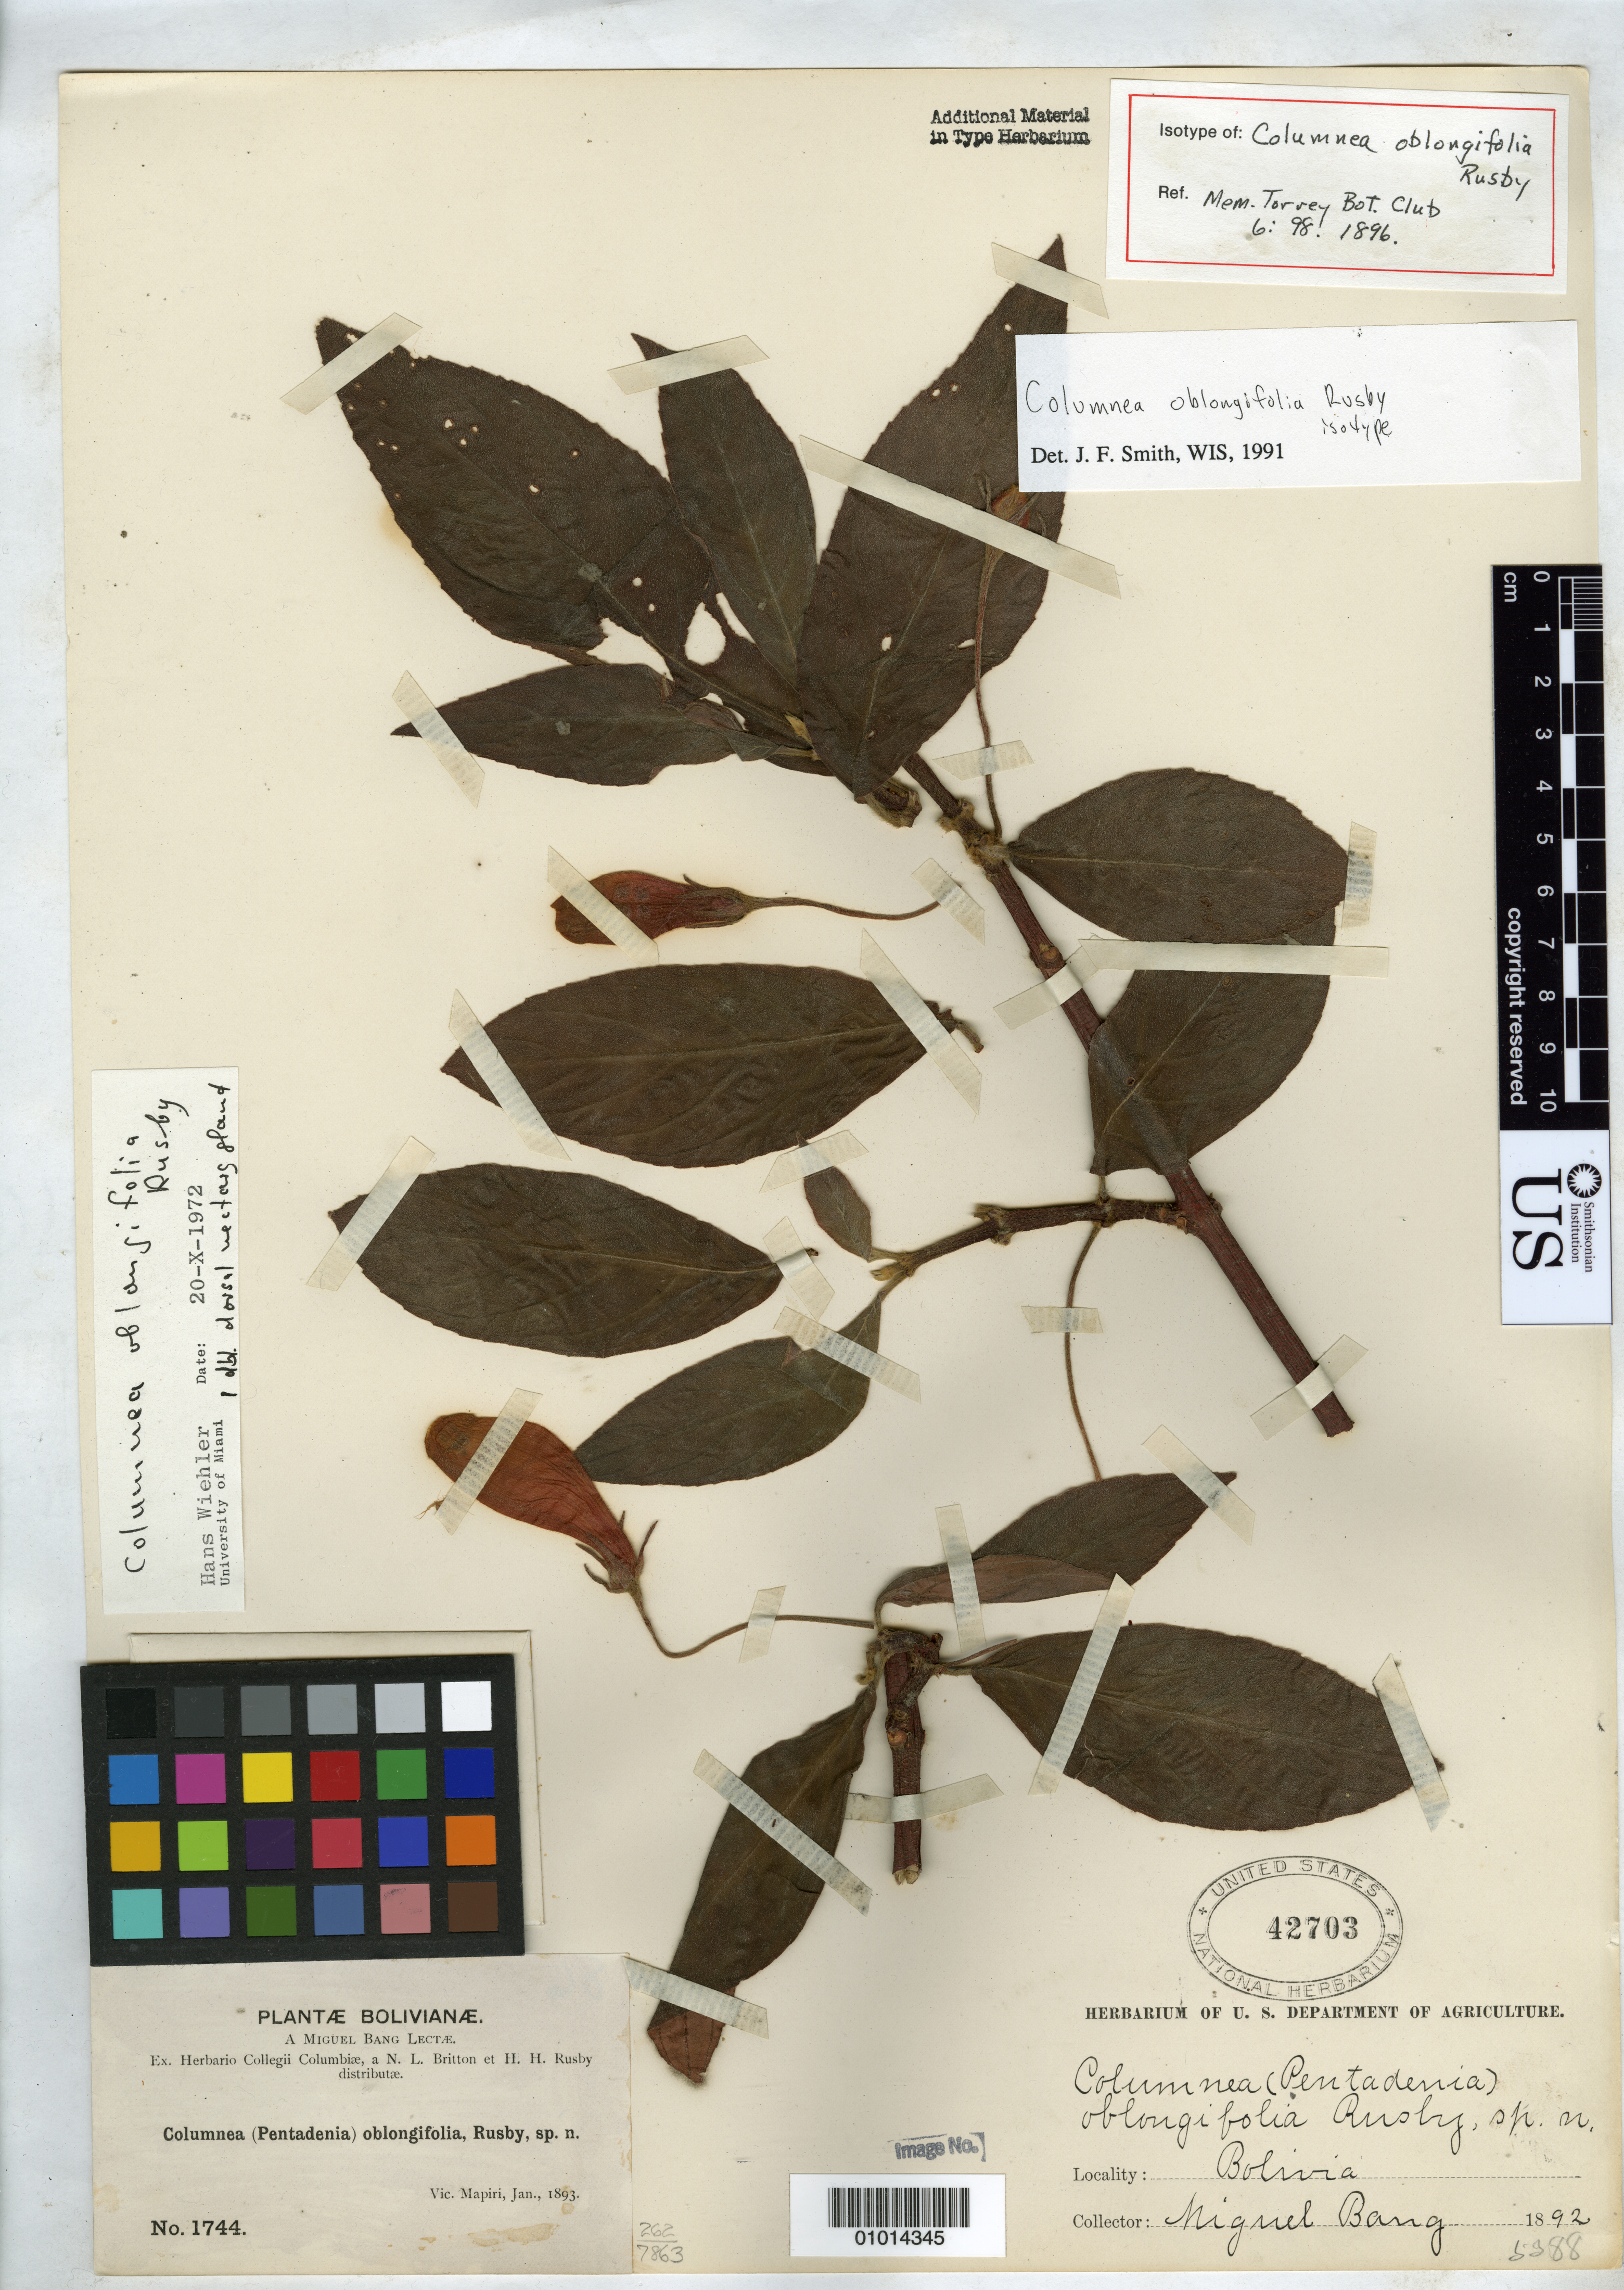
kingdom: Plantae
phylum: Tracheophyta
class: Magnoliopsida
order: Lamiales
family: Gesneriaceae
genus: Columnea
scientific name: Columnea oblongifolia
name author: Rusby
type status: Isotype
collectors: M. Bang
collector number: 1744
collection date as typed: Jan 1893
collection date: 1893-01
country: Bolivia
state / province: La Paz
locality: Vic. Mapiri.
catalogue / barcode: US 42703